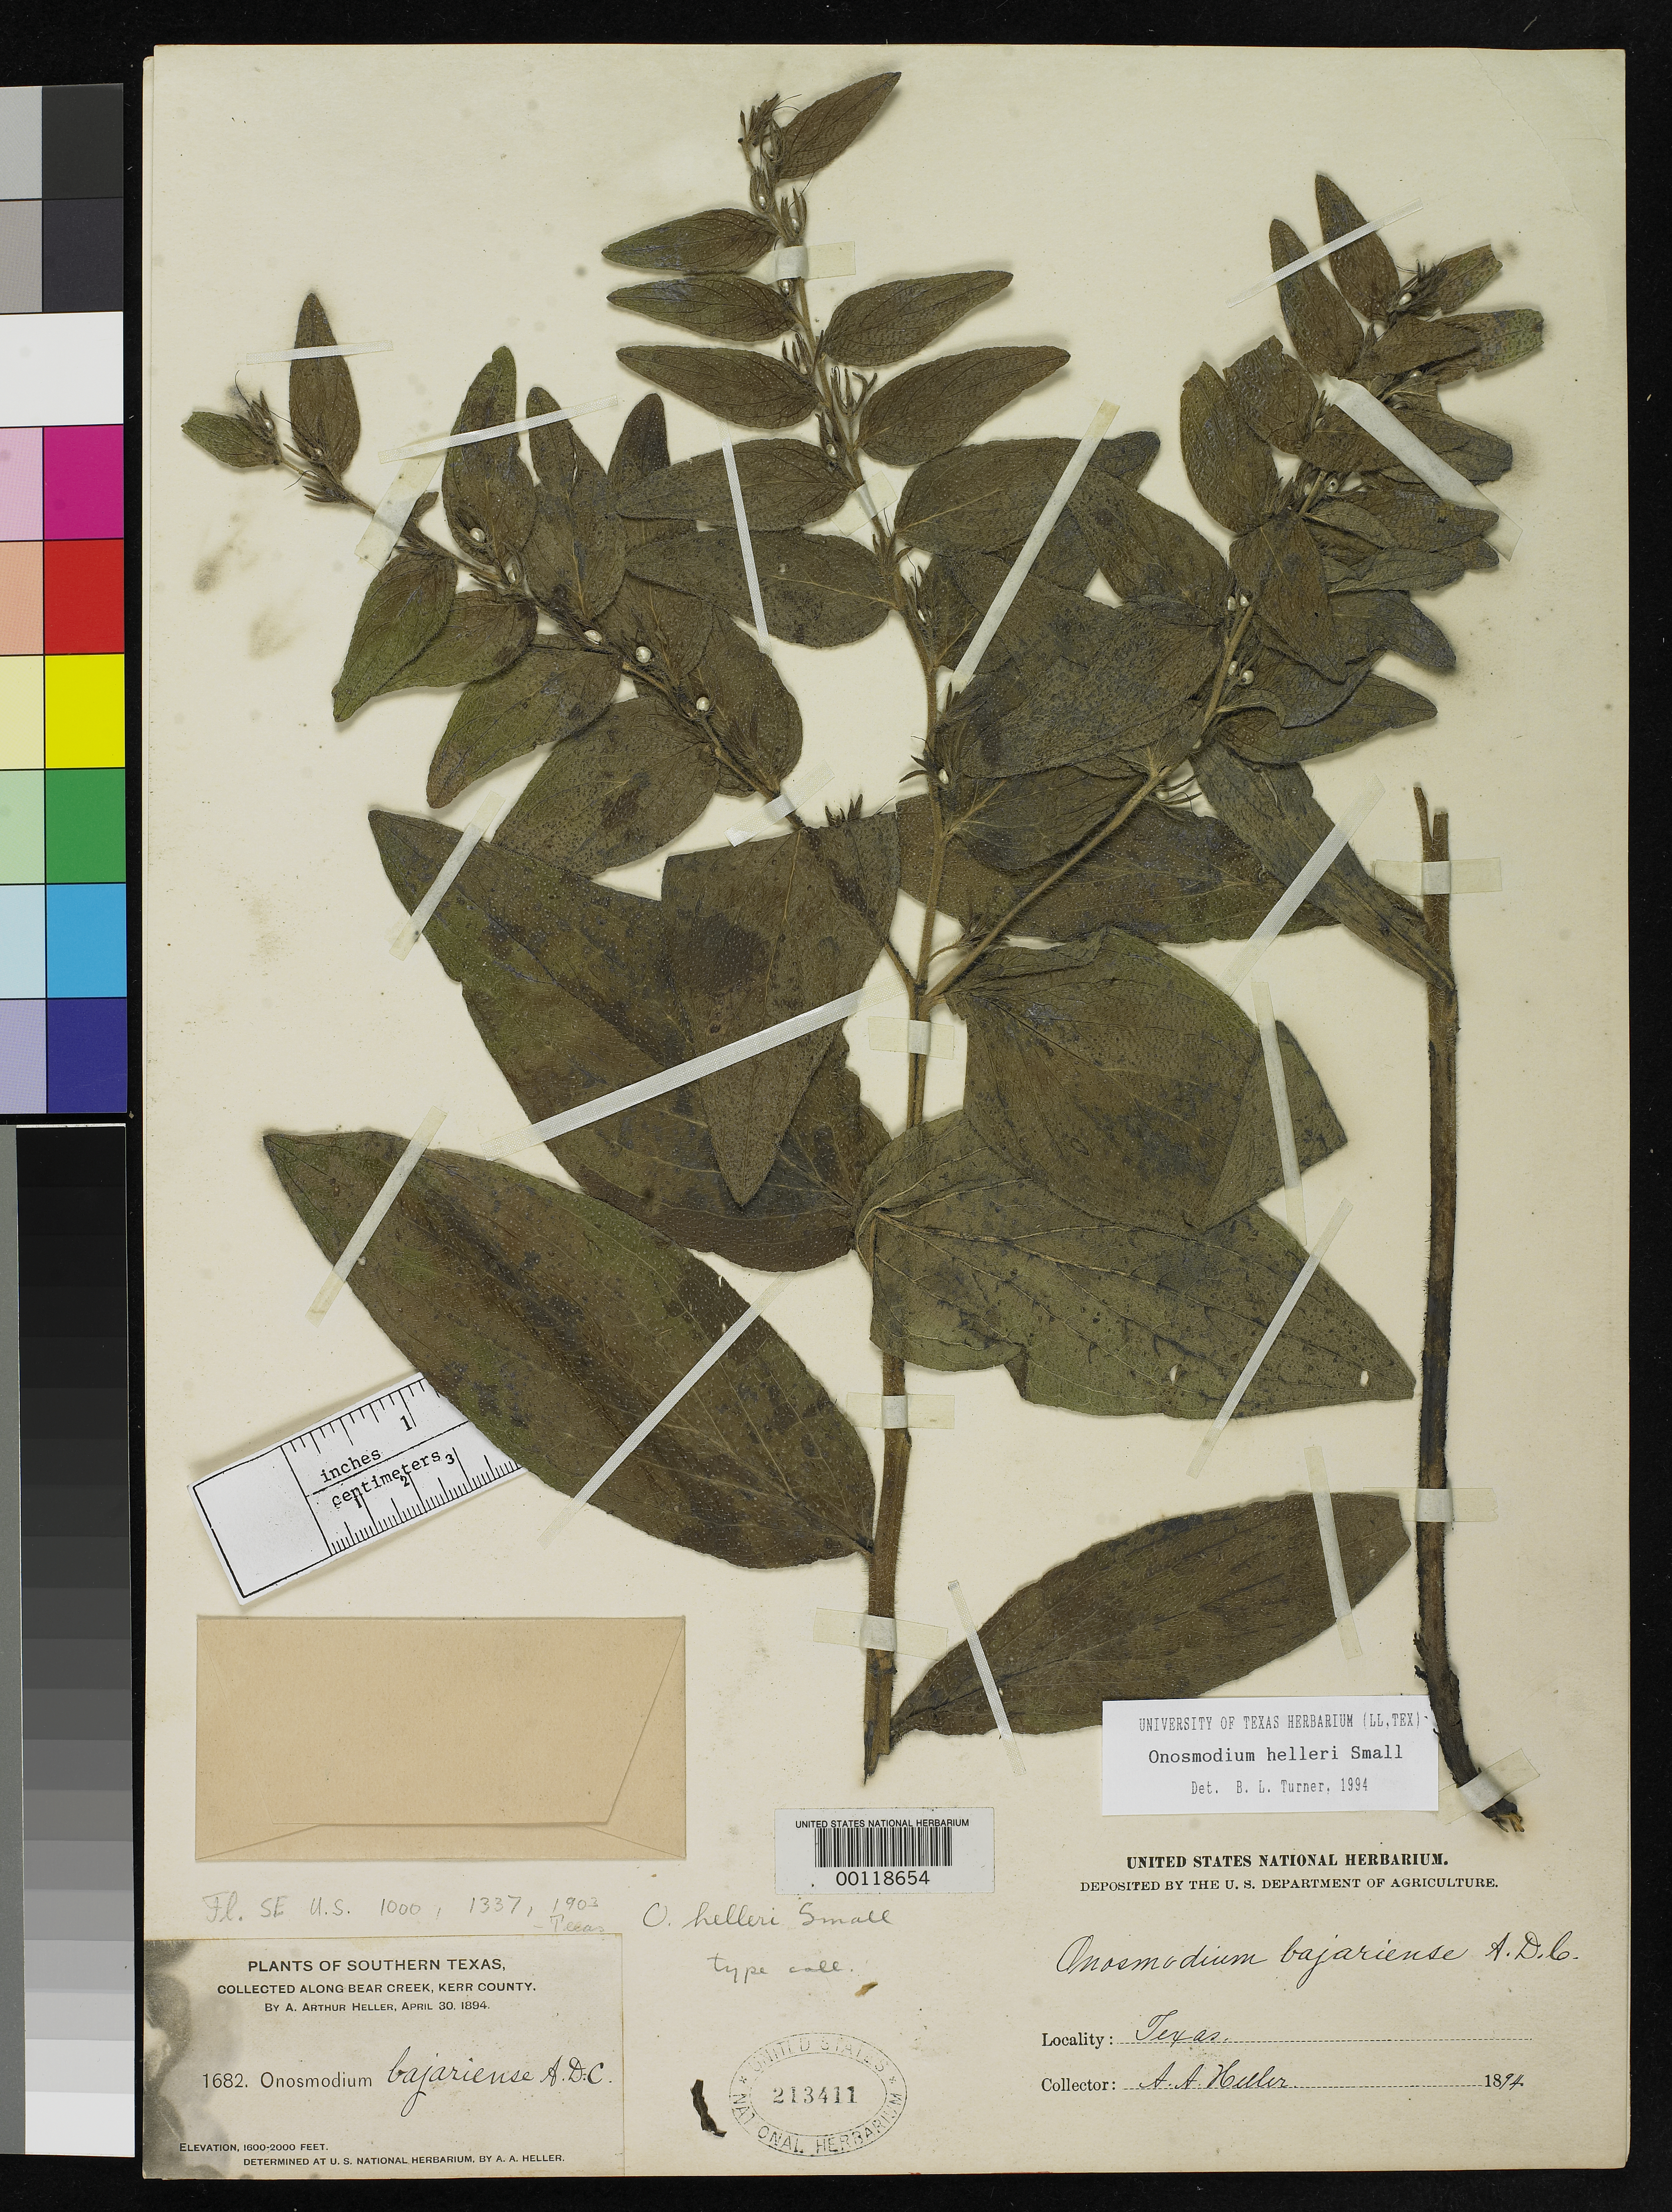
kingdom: Plantae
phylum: Tracheophyta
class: Magnoliopsida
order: Boraginales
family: Boraginaceae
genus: Onosmodium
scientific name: Onosmodium helleri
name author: Small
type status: Isotype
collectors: A. A. Heller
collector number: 1682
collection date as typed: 30 Apr 1894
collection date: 1894-04-30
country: United States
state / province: Texas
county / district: Kerr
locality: Along Bear Creek.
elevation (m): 1600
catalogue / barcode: US 213411